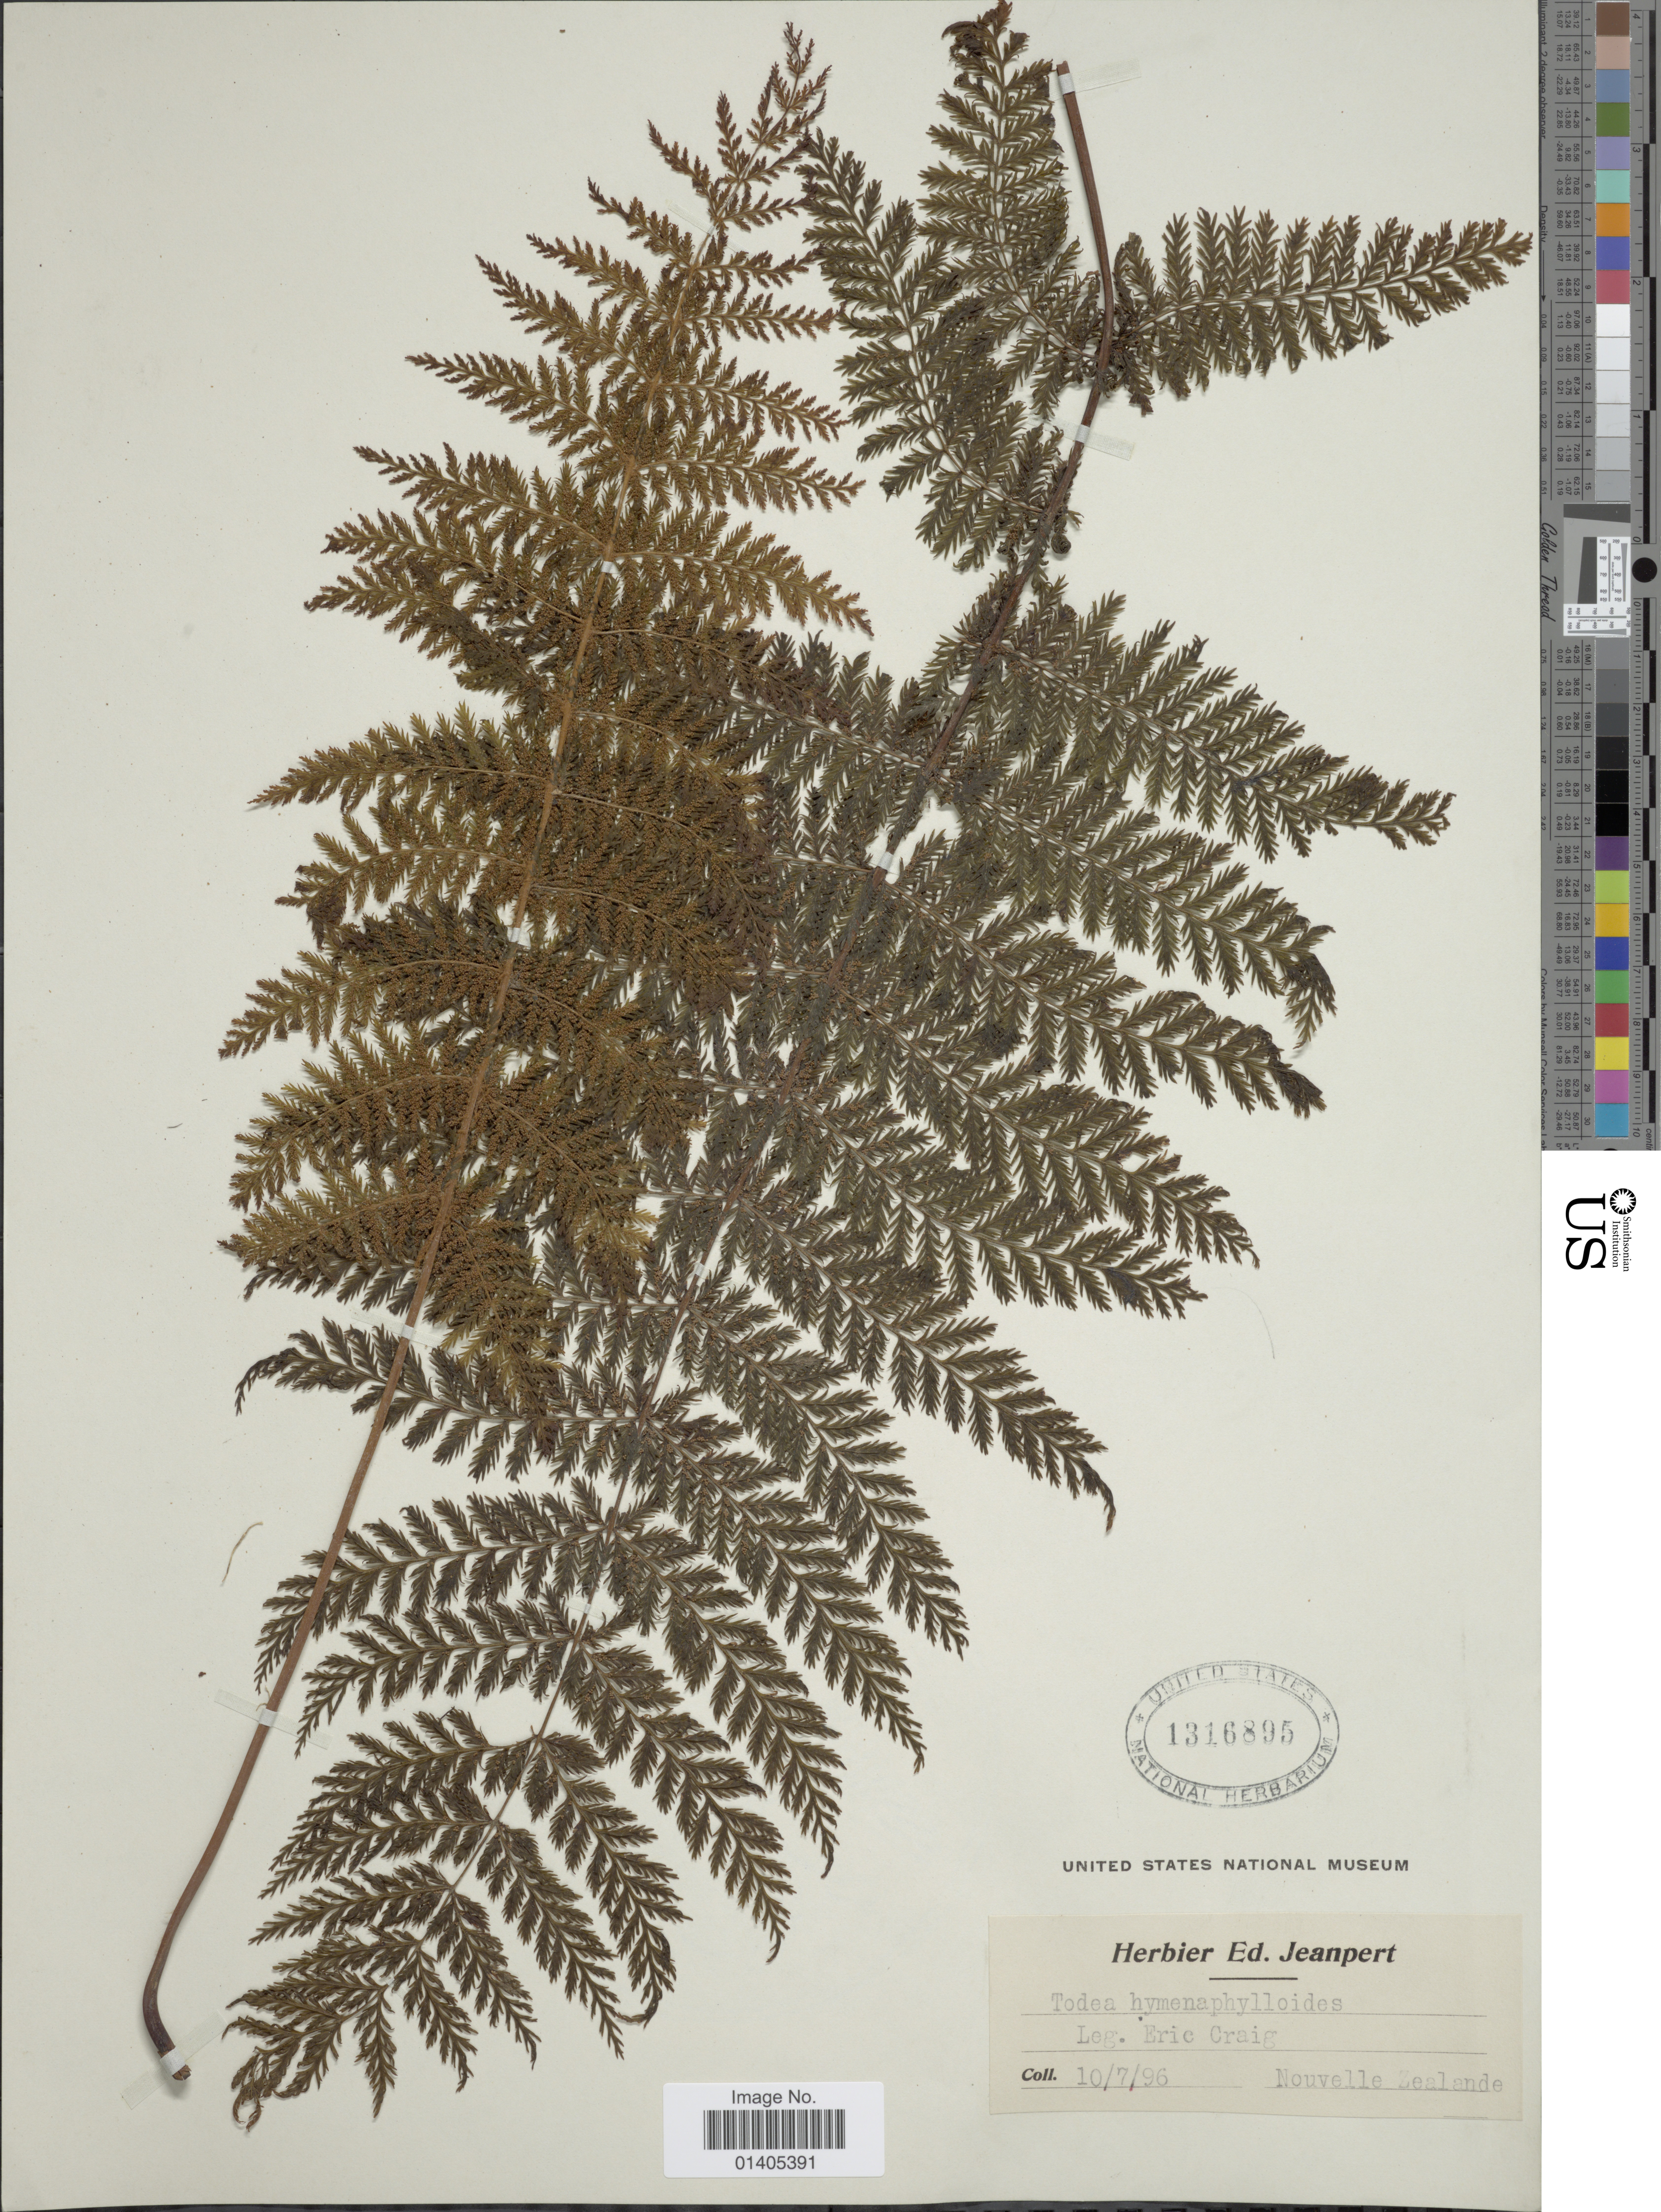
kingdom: Plantae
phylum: Tracheophyta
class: Polypodiopsida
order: Osmundales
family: Osmundaceae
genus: Leptopteris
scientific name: Leptopteris hymenophylloides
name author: (A. Rich.) C. Presl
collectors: E. Craig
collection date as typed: Transcribed d/m/y: 10/7/96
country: New Zealand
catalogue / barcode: US 1316895